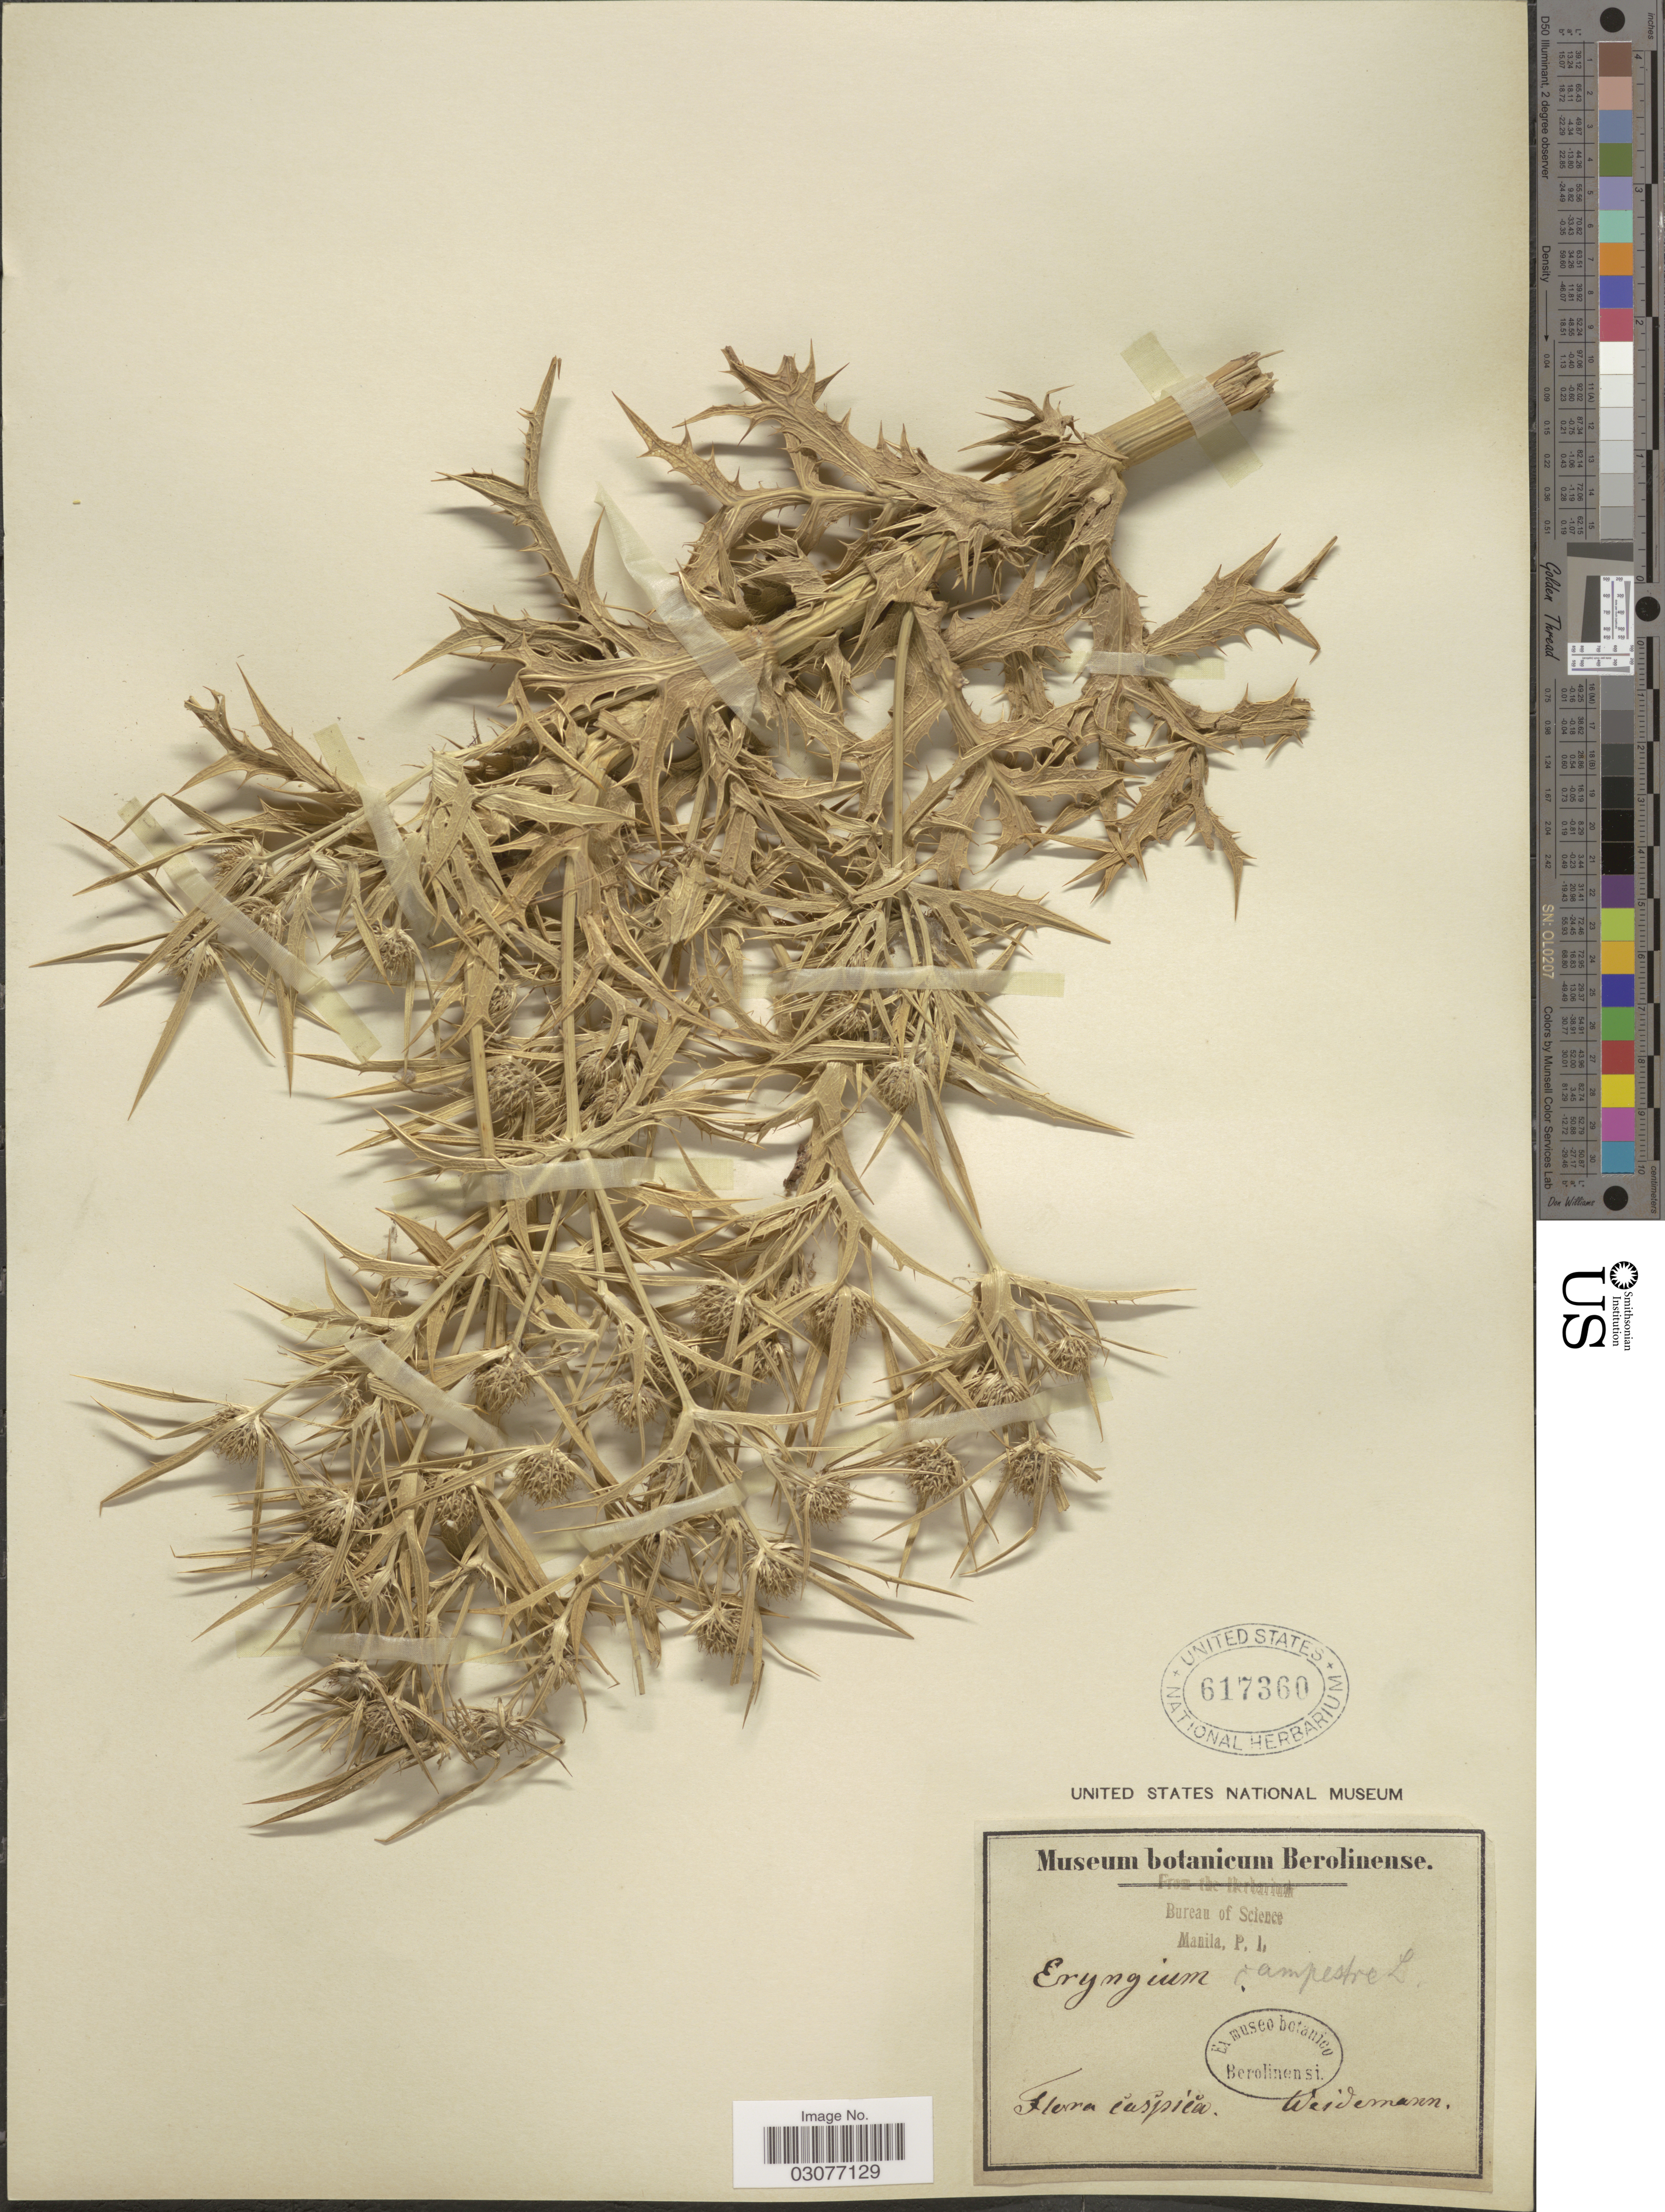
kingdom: Plantae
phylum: Tracheophyta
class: Magnoliopsida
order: Apiales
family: Apiaceae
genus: Eryngium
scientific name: Eryngium campestre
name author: L.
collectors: Weidermann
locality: Caspica [interpreted].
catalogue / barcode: US 617360